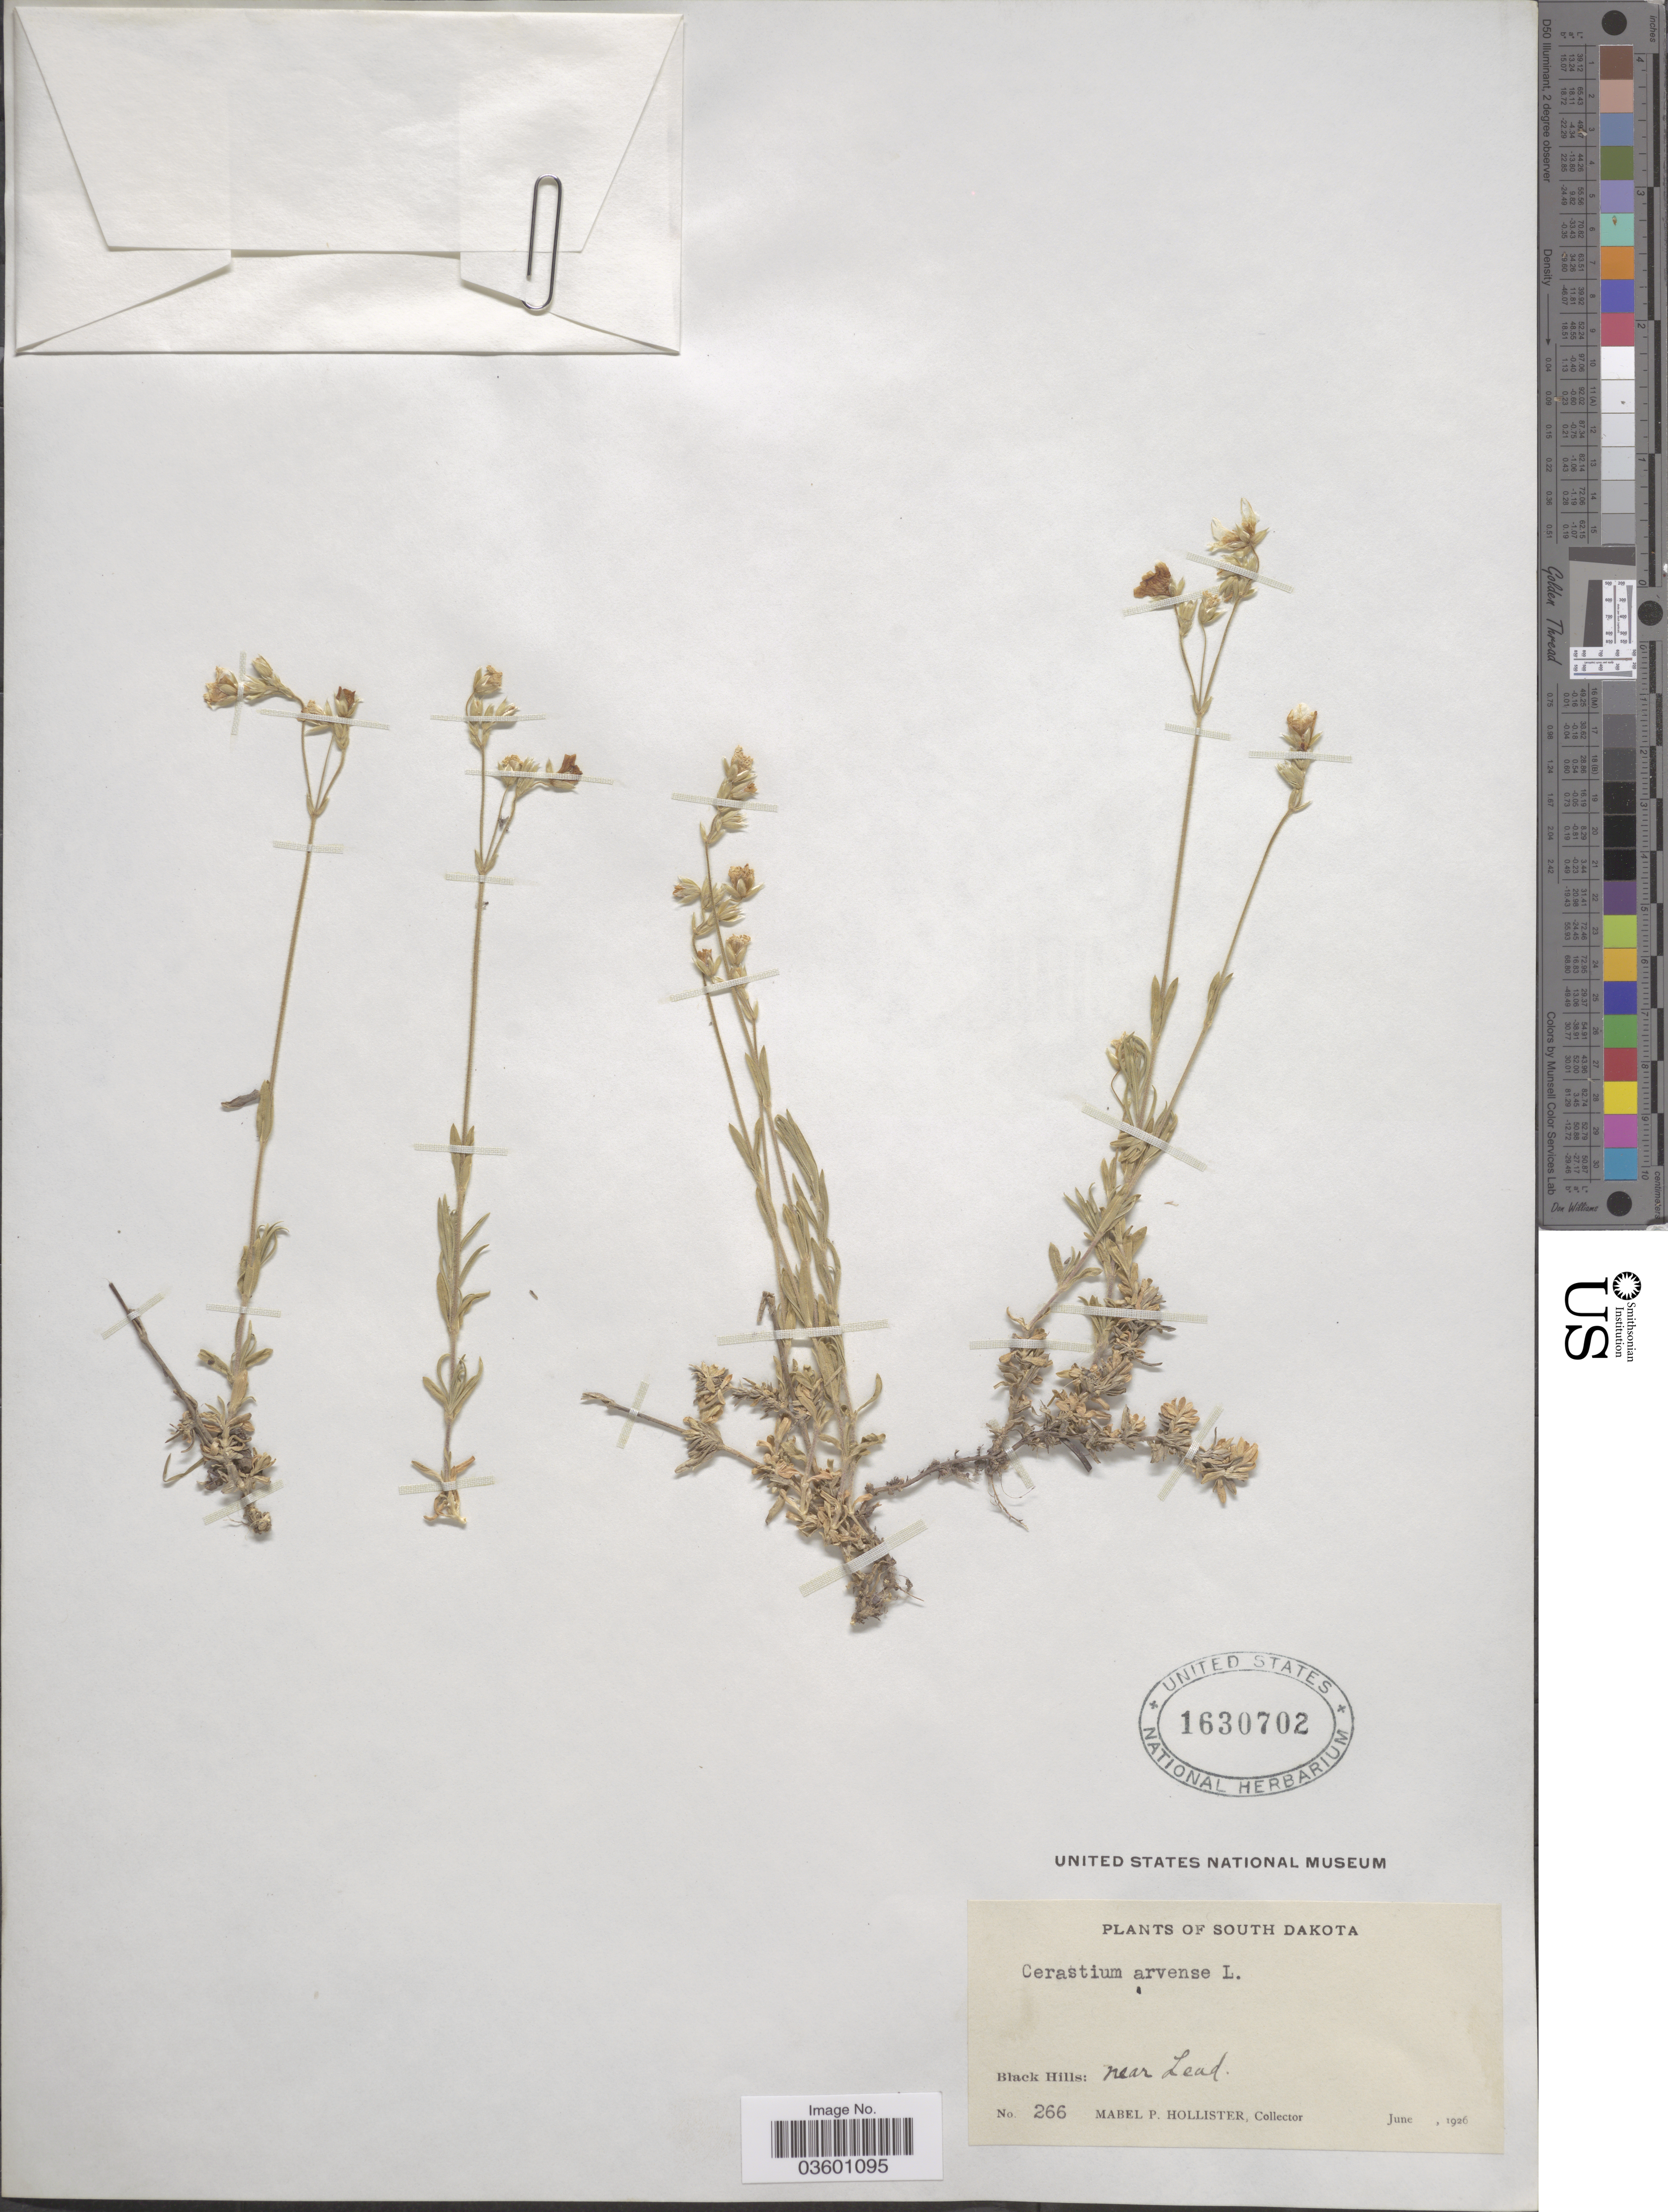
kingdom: Plantae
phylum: Tracheophyta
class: Magnoliopsida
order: Caryophyllales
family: Caryophyllaceae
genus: Cerastium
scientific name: Cerastium arvense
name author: L.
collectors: M. Hollister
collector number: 266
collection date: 1926-06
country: United States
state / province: South Dakota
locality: Black Hills: near Lead.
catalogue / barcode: US 1630702